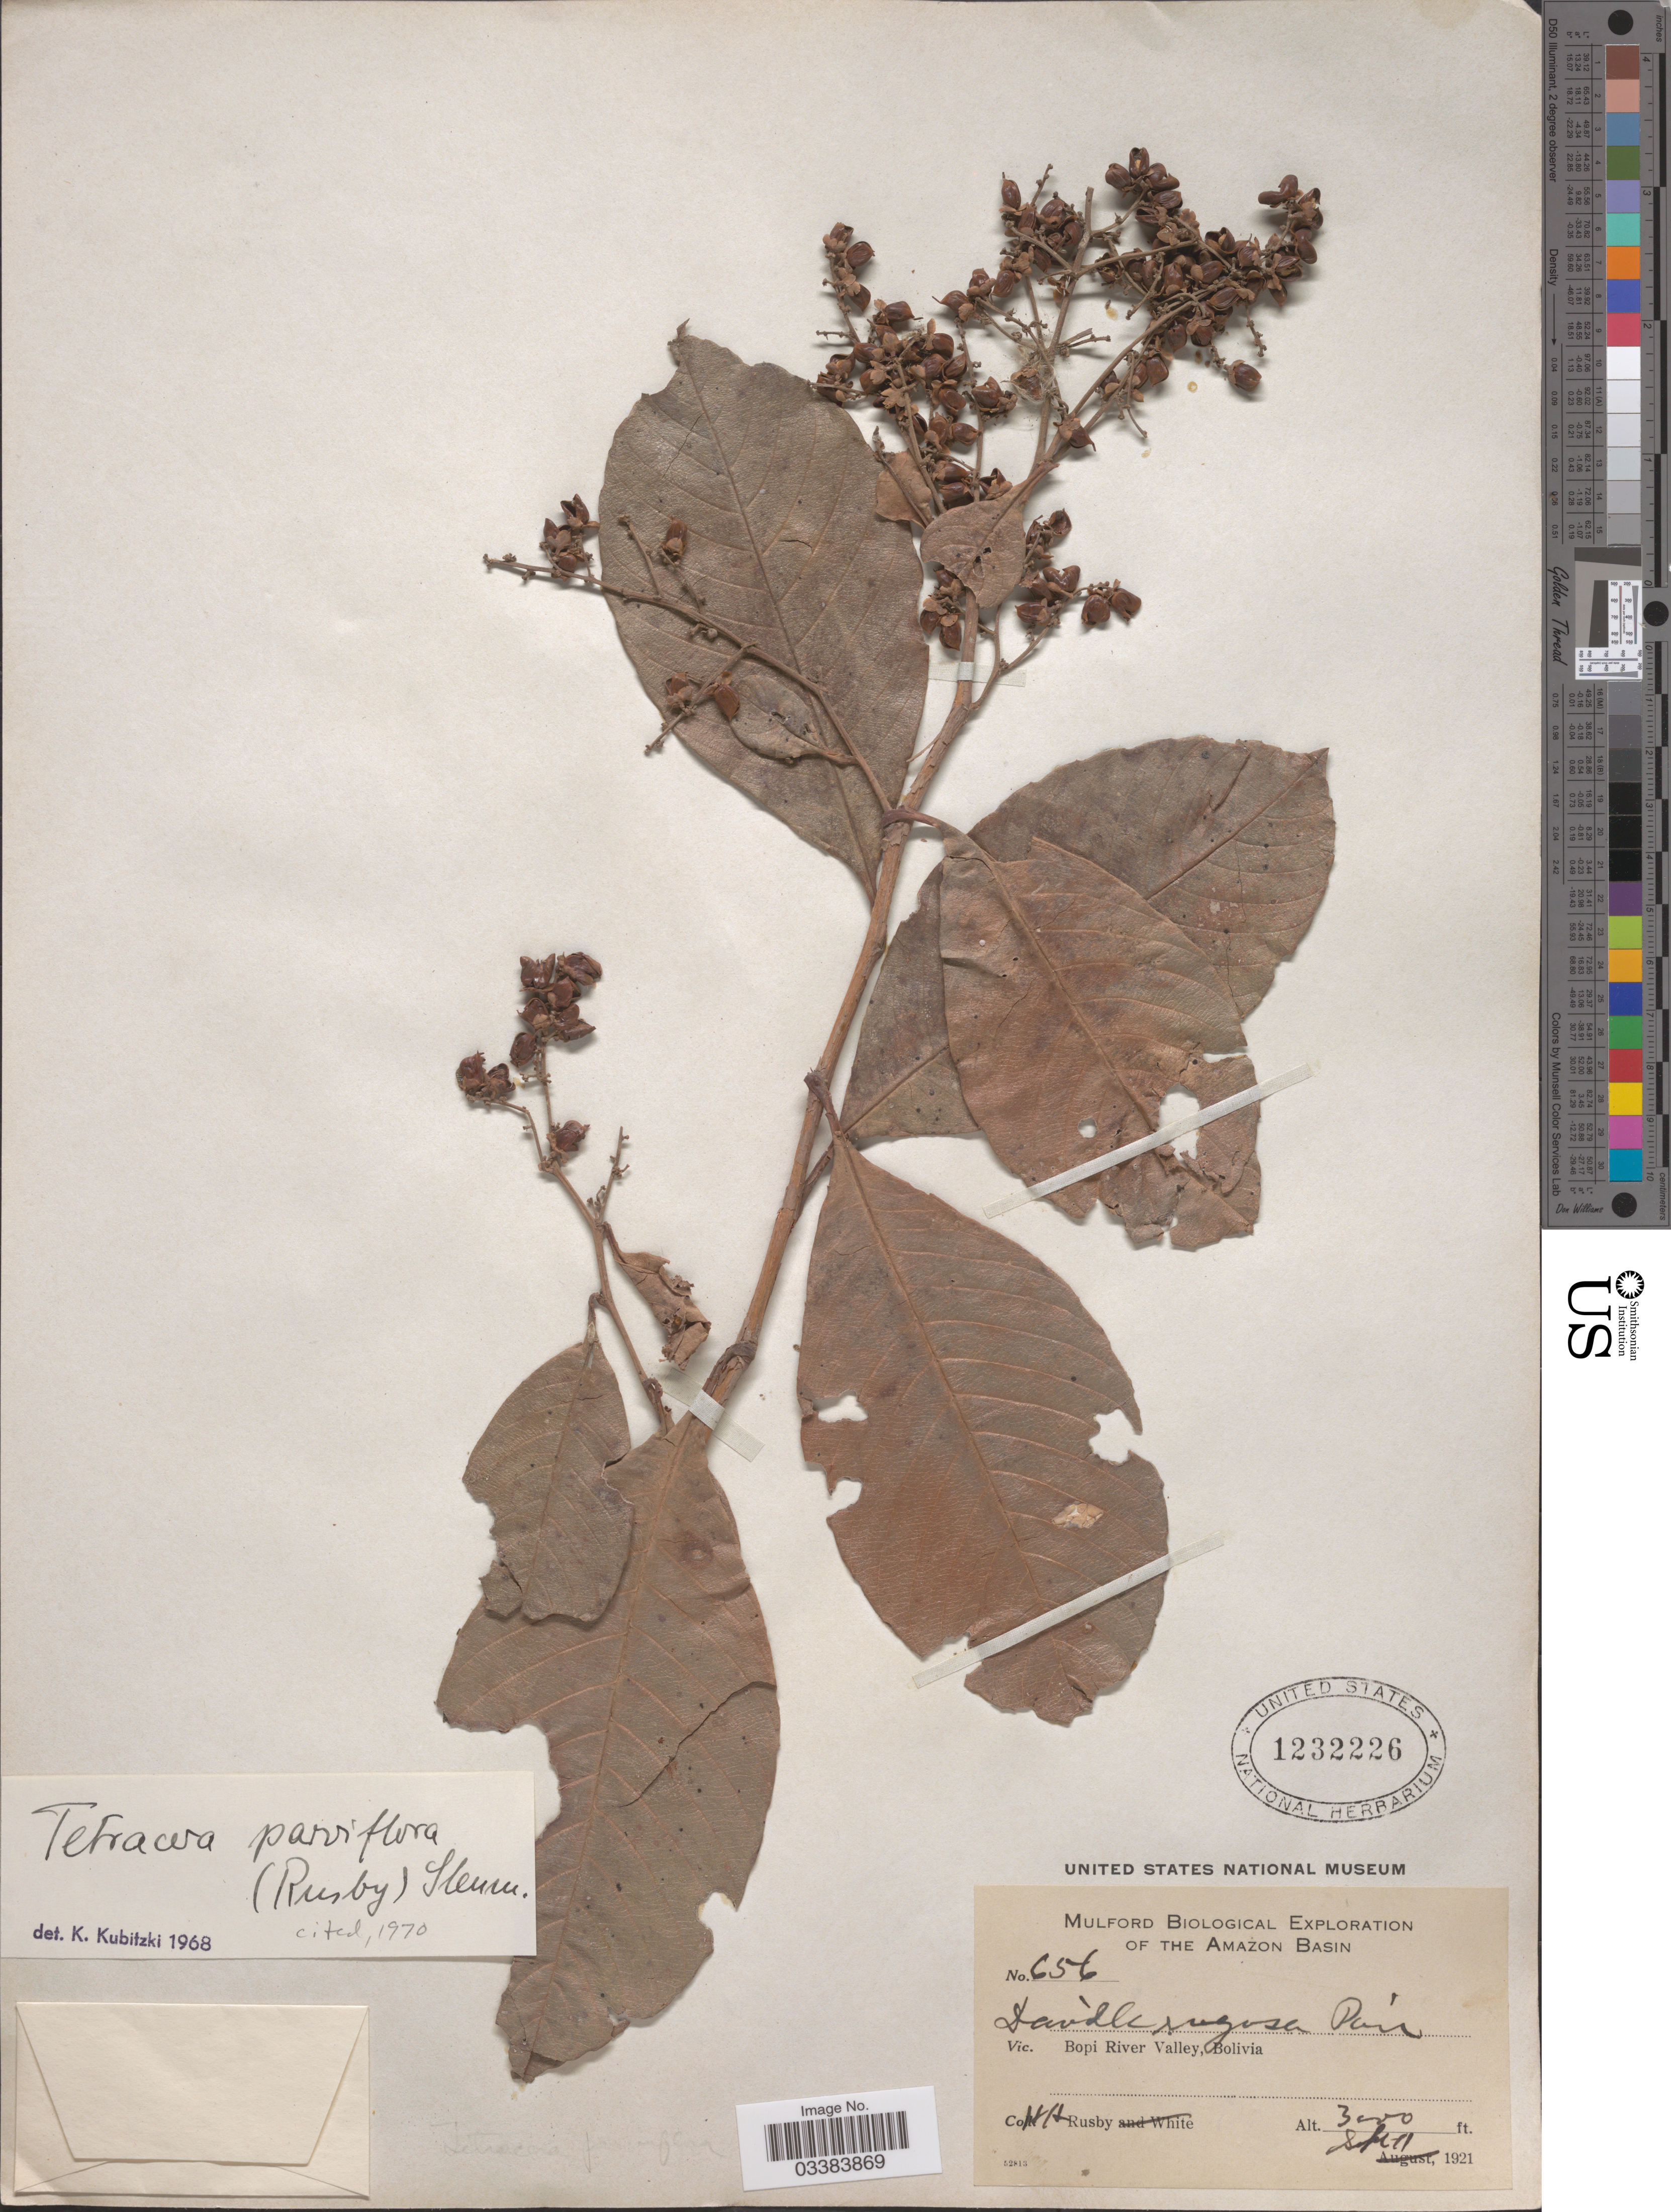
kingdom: Plantae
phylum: Tracheophyta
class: Magnoliopsida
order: Dilleniales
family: Dilleniaceae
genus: Tetracera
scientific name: Tetracera parviflora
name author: (Rusby) Sleumer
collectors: H. H. Rusby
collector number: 656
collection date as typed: Sept 11, 1921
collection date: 1921-09-11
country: Bolivia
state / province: La Paz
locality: Bopi River Valley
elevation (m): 914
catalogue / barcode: US 1232226